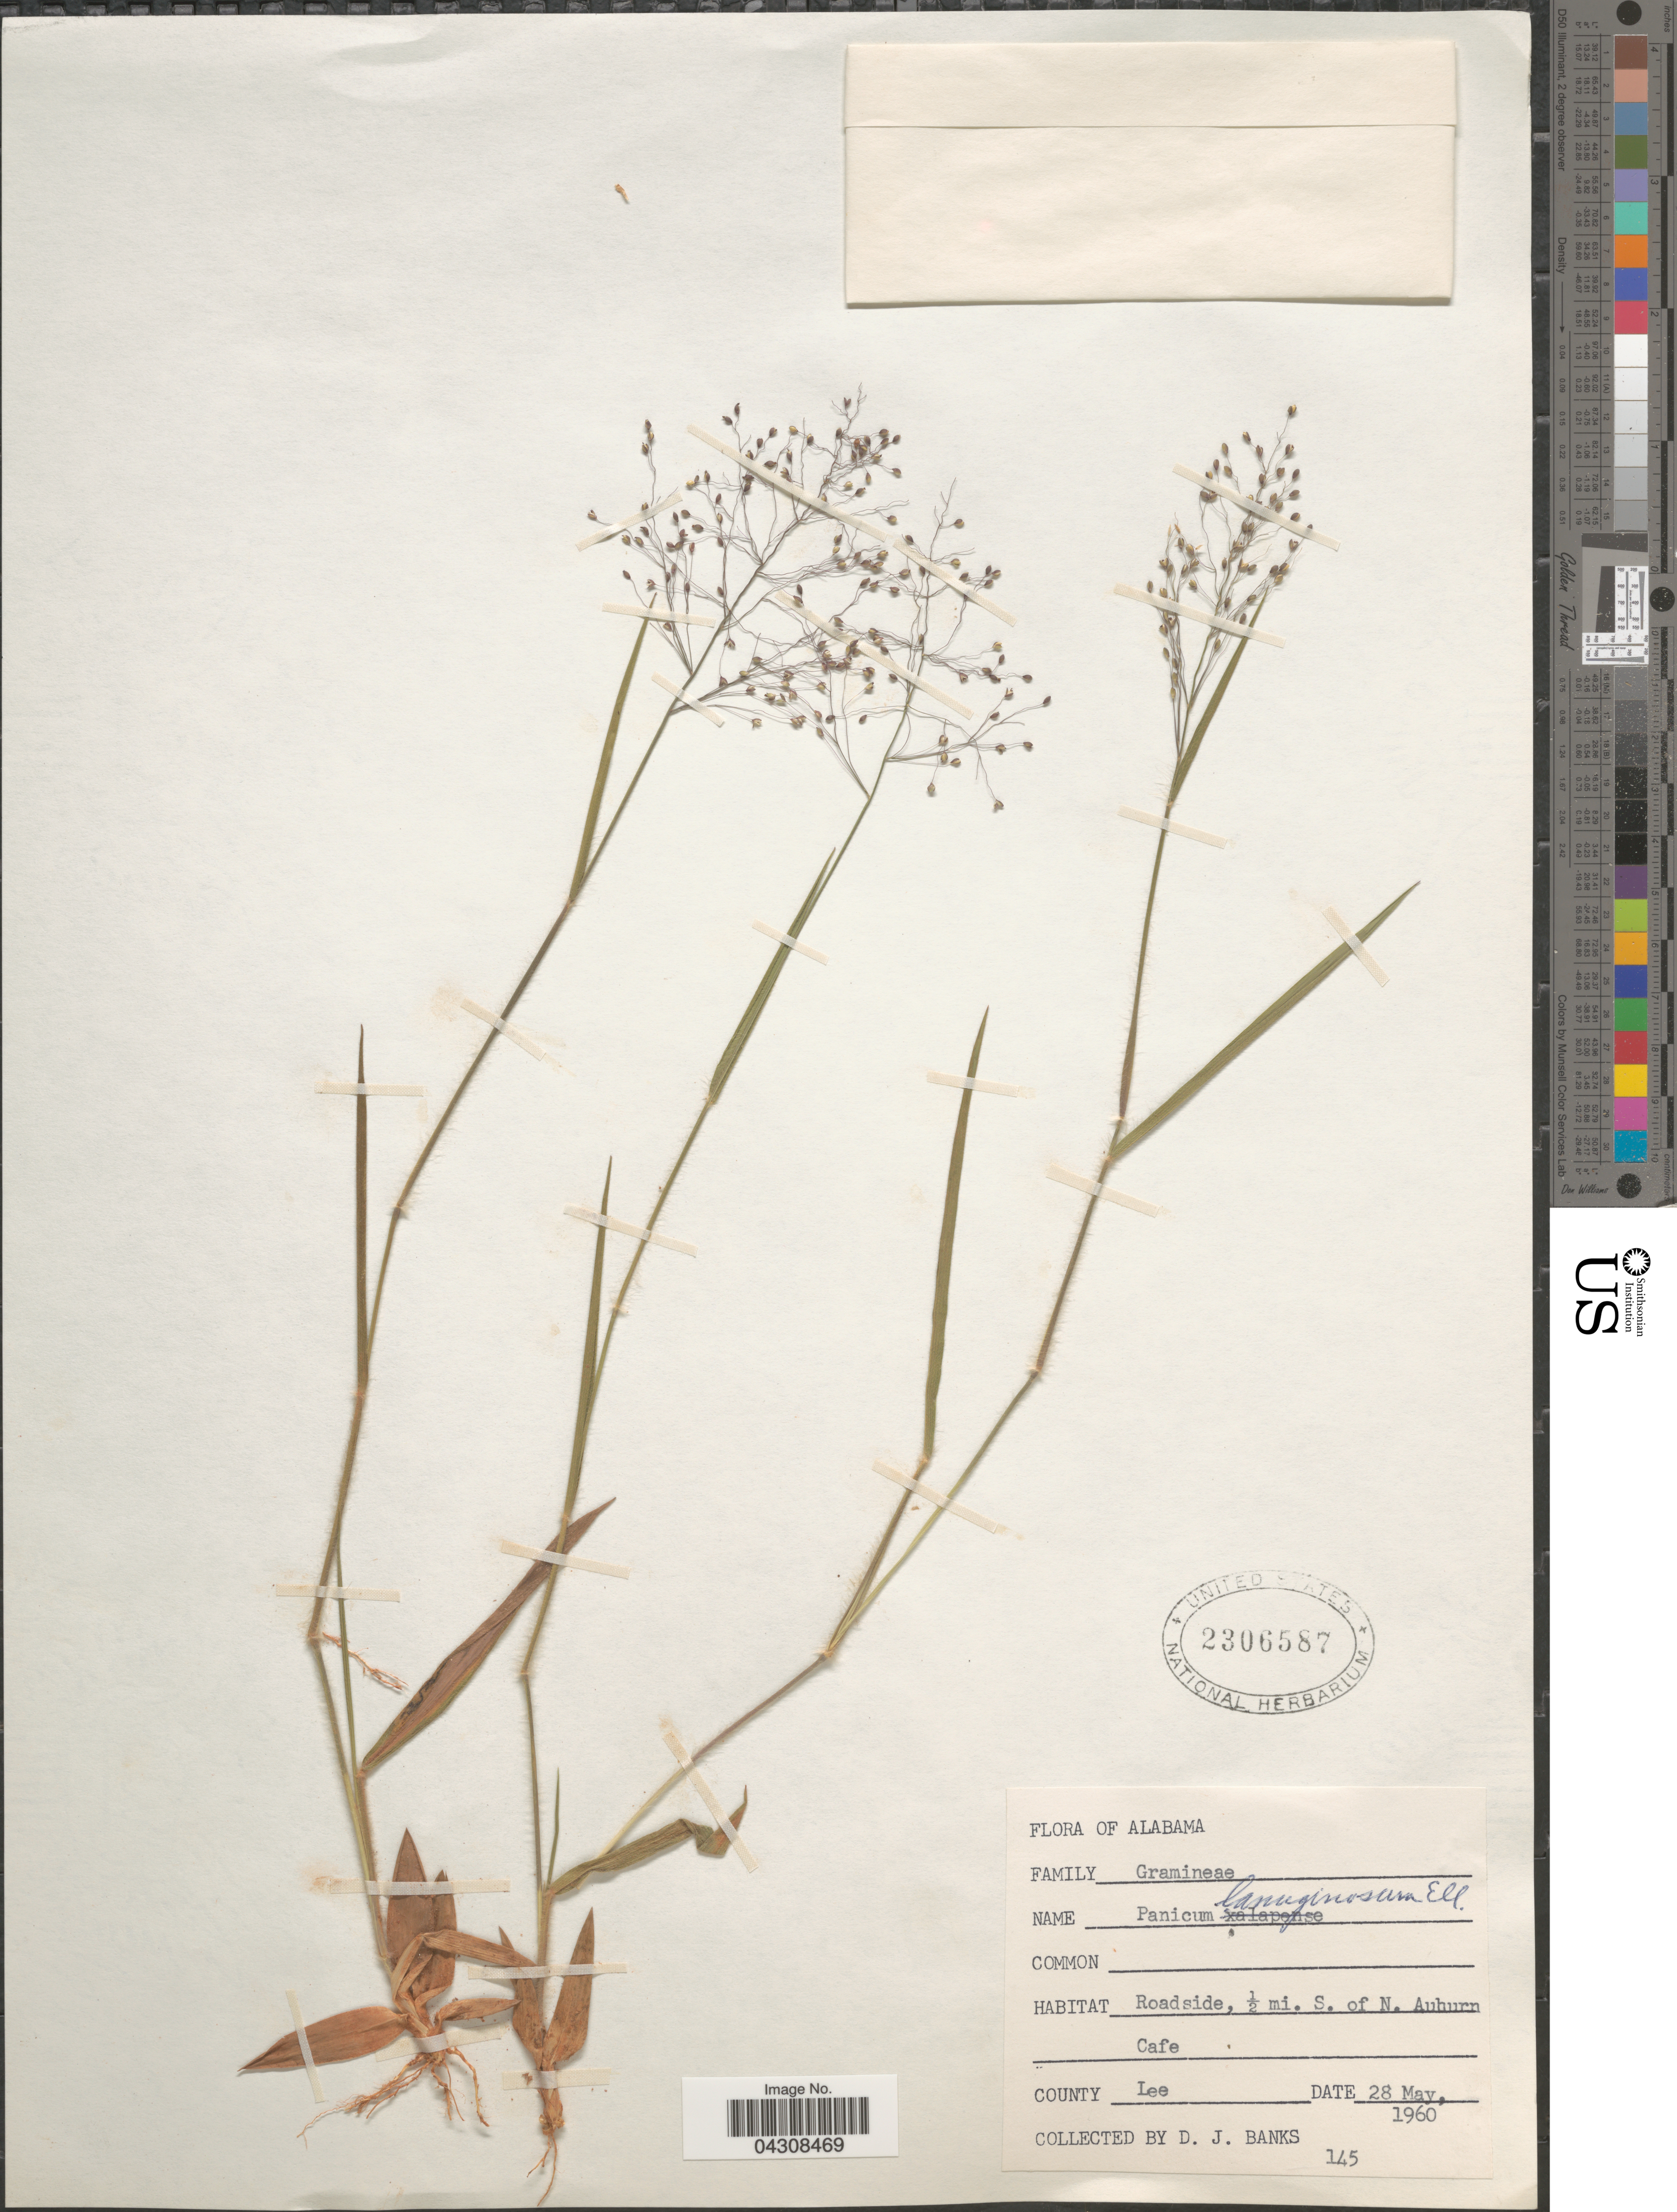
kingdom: Plantae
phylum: Tracheophyta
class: Liliopsida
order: Poales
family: Poaceae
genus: Dichanthelium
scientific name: Dichanthelium acuminatum var. acuminatum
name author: (Sw.) Gould & C.A. Clark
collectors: D. J. Banks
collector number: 145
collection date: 1960-05-28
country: United States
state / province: Alabama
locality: Roadside, ½ mi. S. of N. Auhurn Cafe. County Lee.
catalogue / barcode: US 2306587